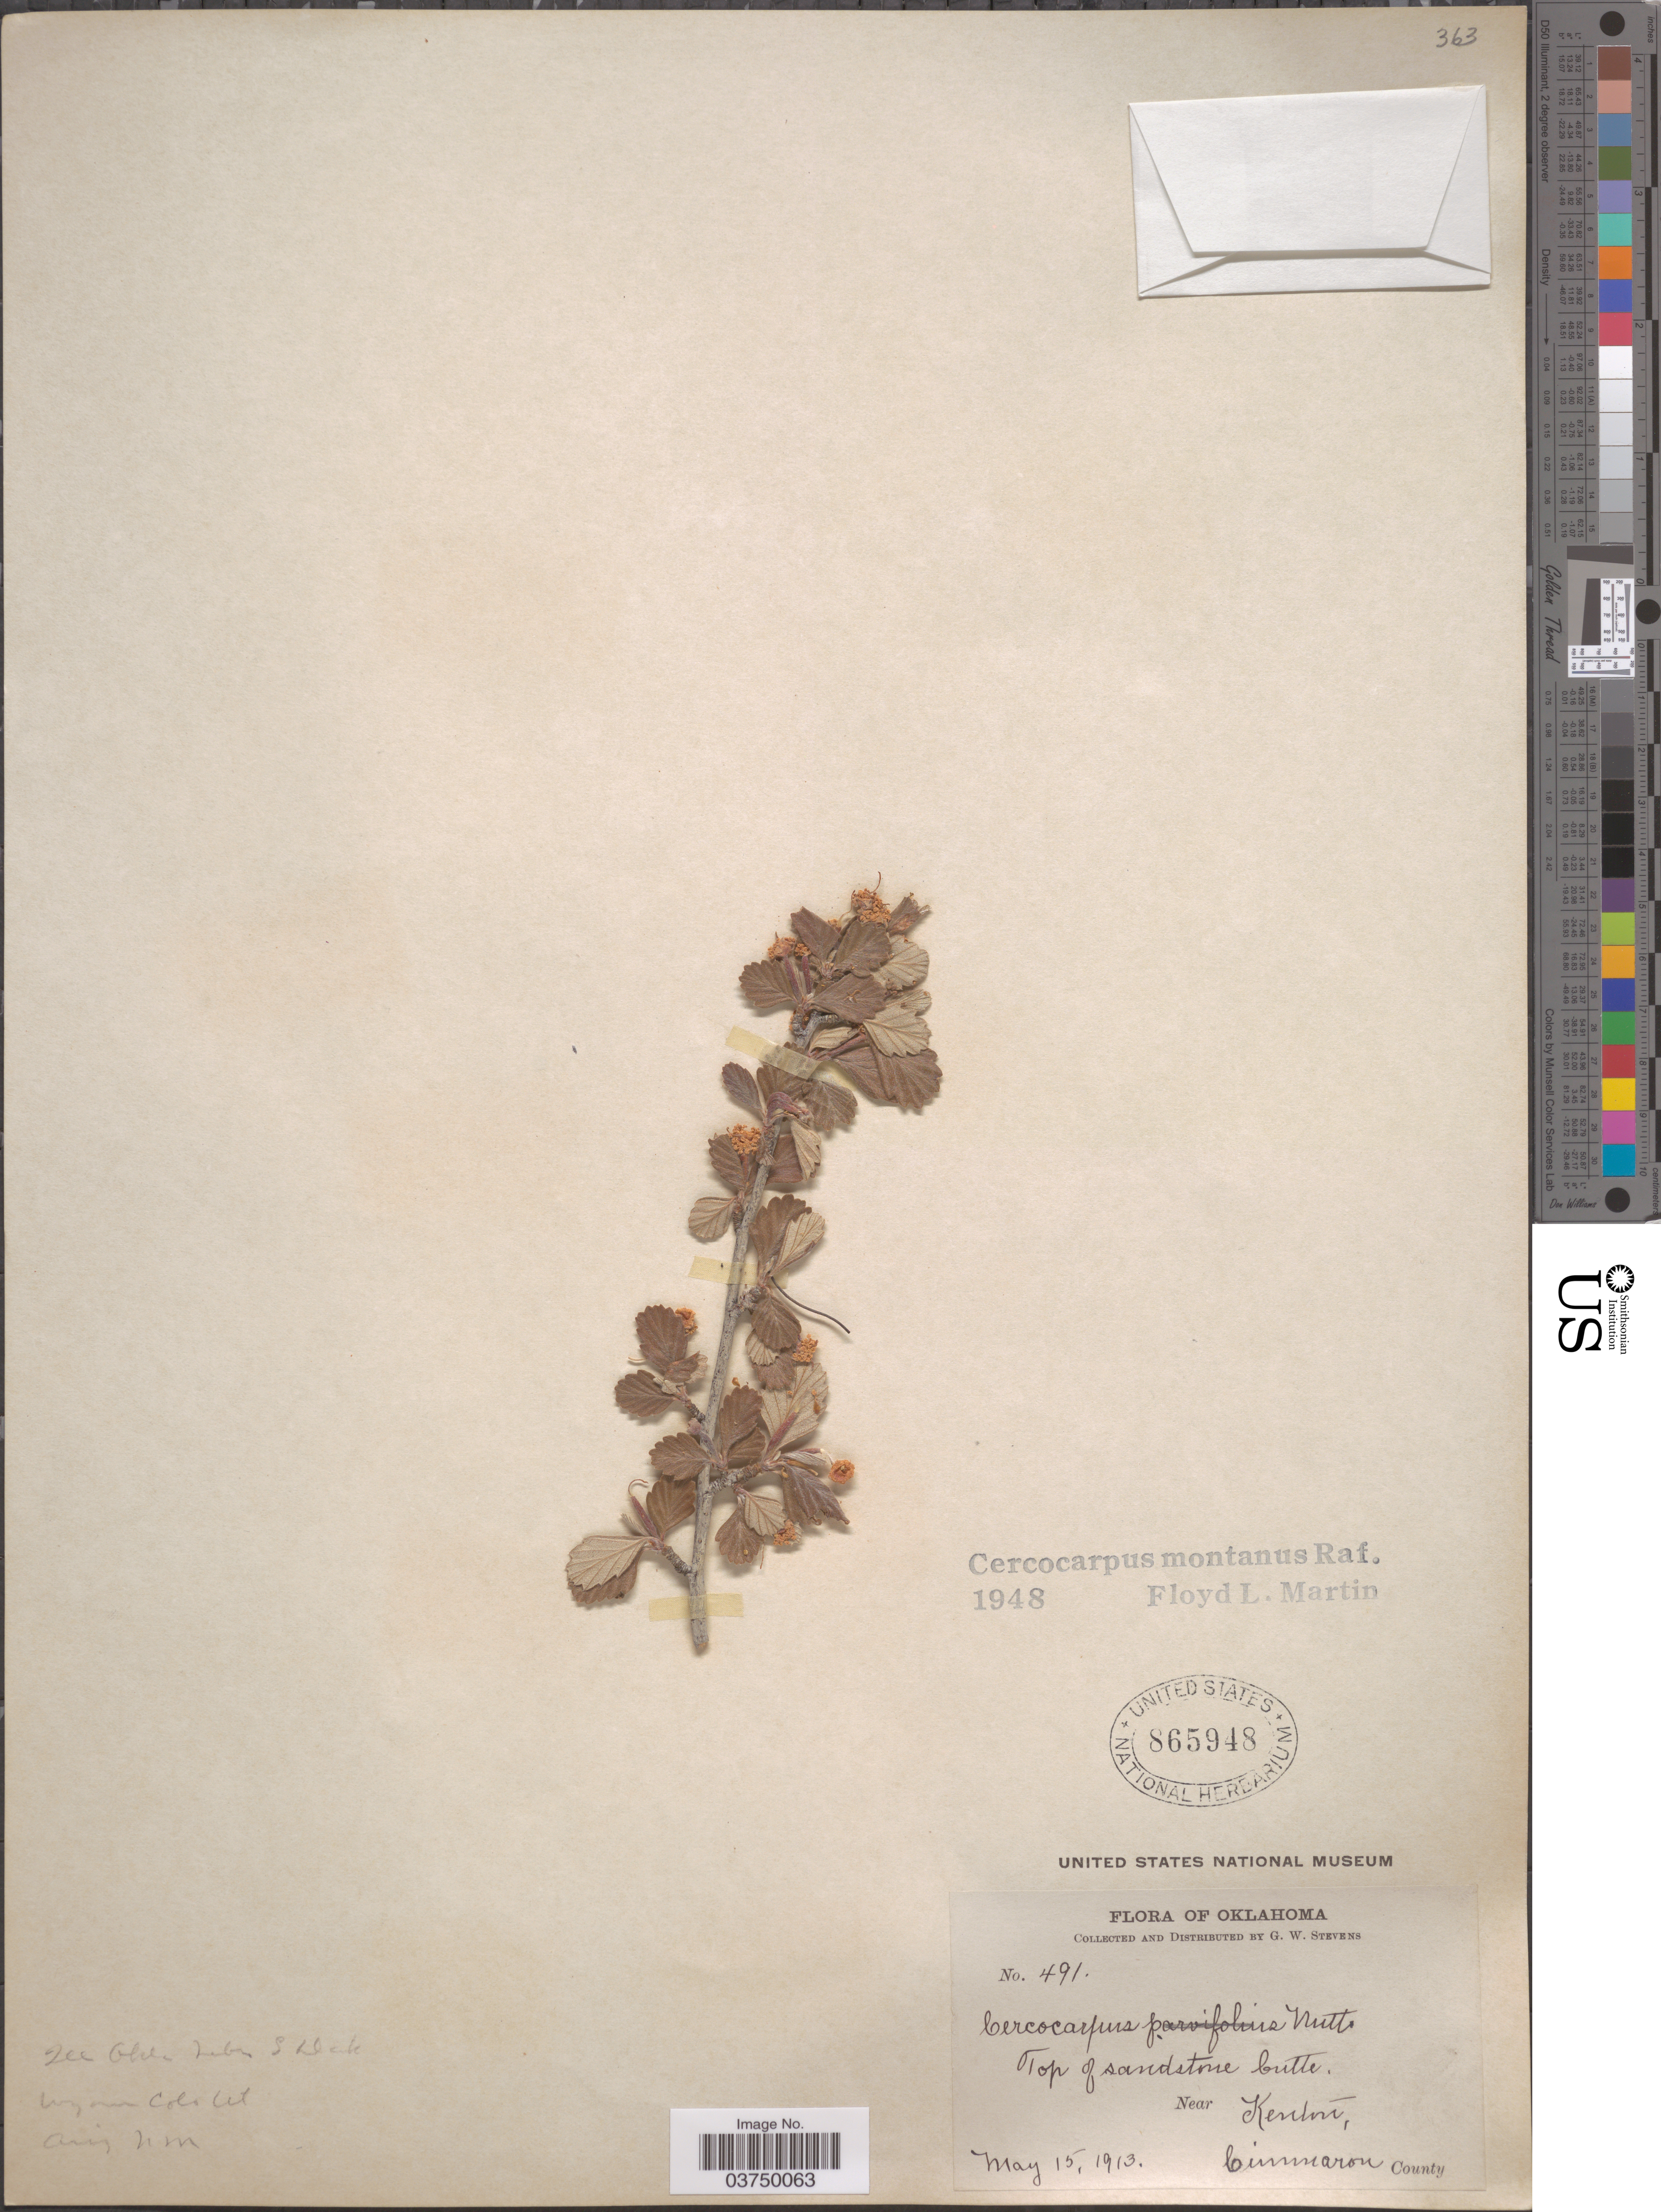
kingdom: Plantae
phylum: Tracheophyta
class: Magnoliopsida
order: Rosales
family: Rosaceae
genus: Cercocarpus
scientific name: Cercocarpus montanus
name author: Raf.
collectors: G. W. Stevens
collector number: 491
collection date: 1913-05-15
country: United States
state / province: Oklahoma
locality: Top of sandstone butte. Near Kenton, Cimmaron County.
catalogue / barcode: US 865948